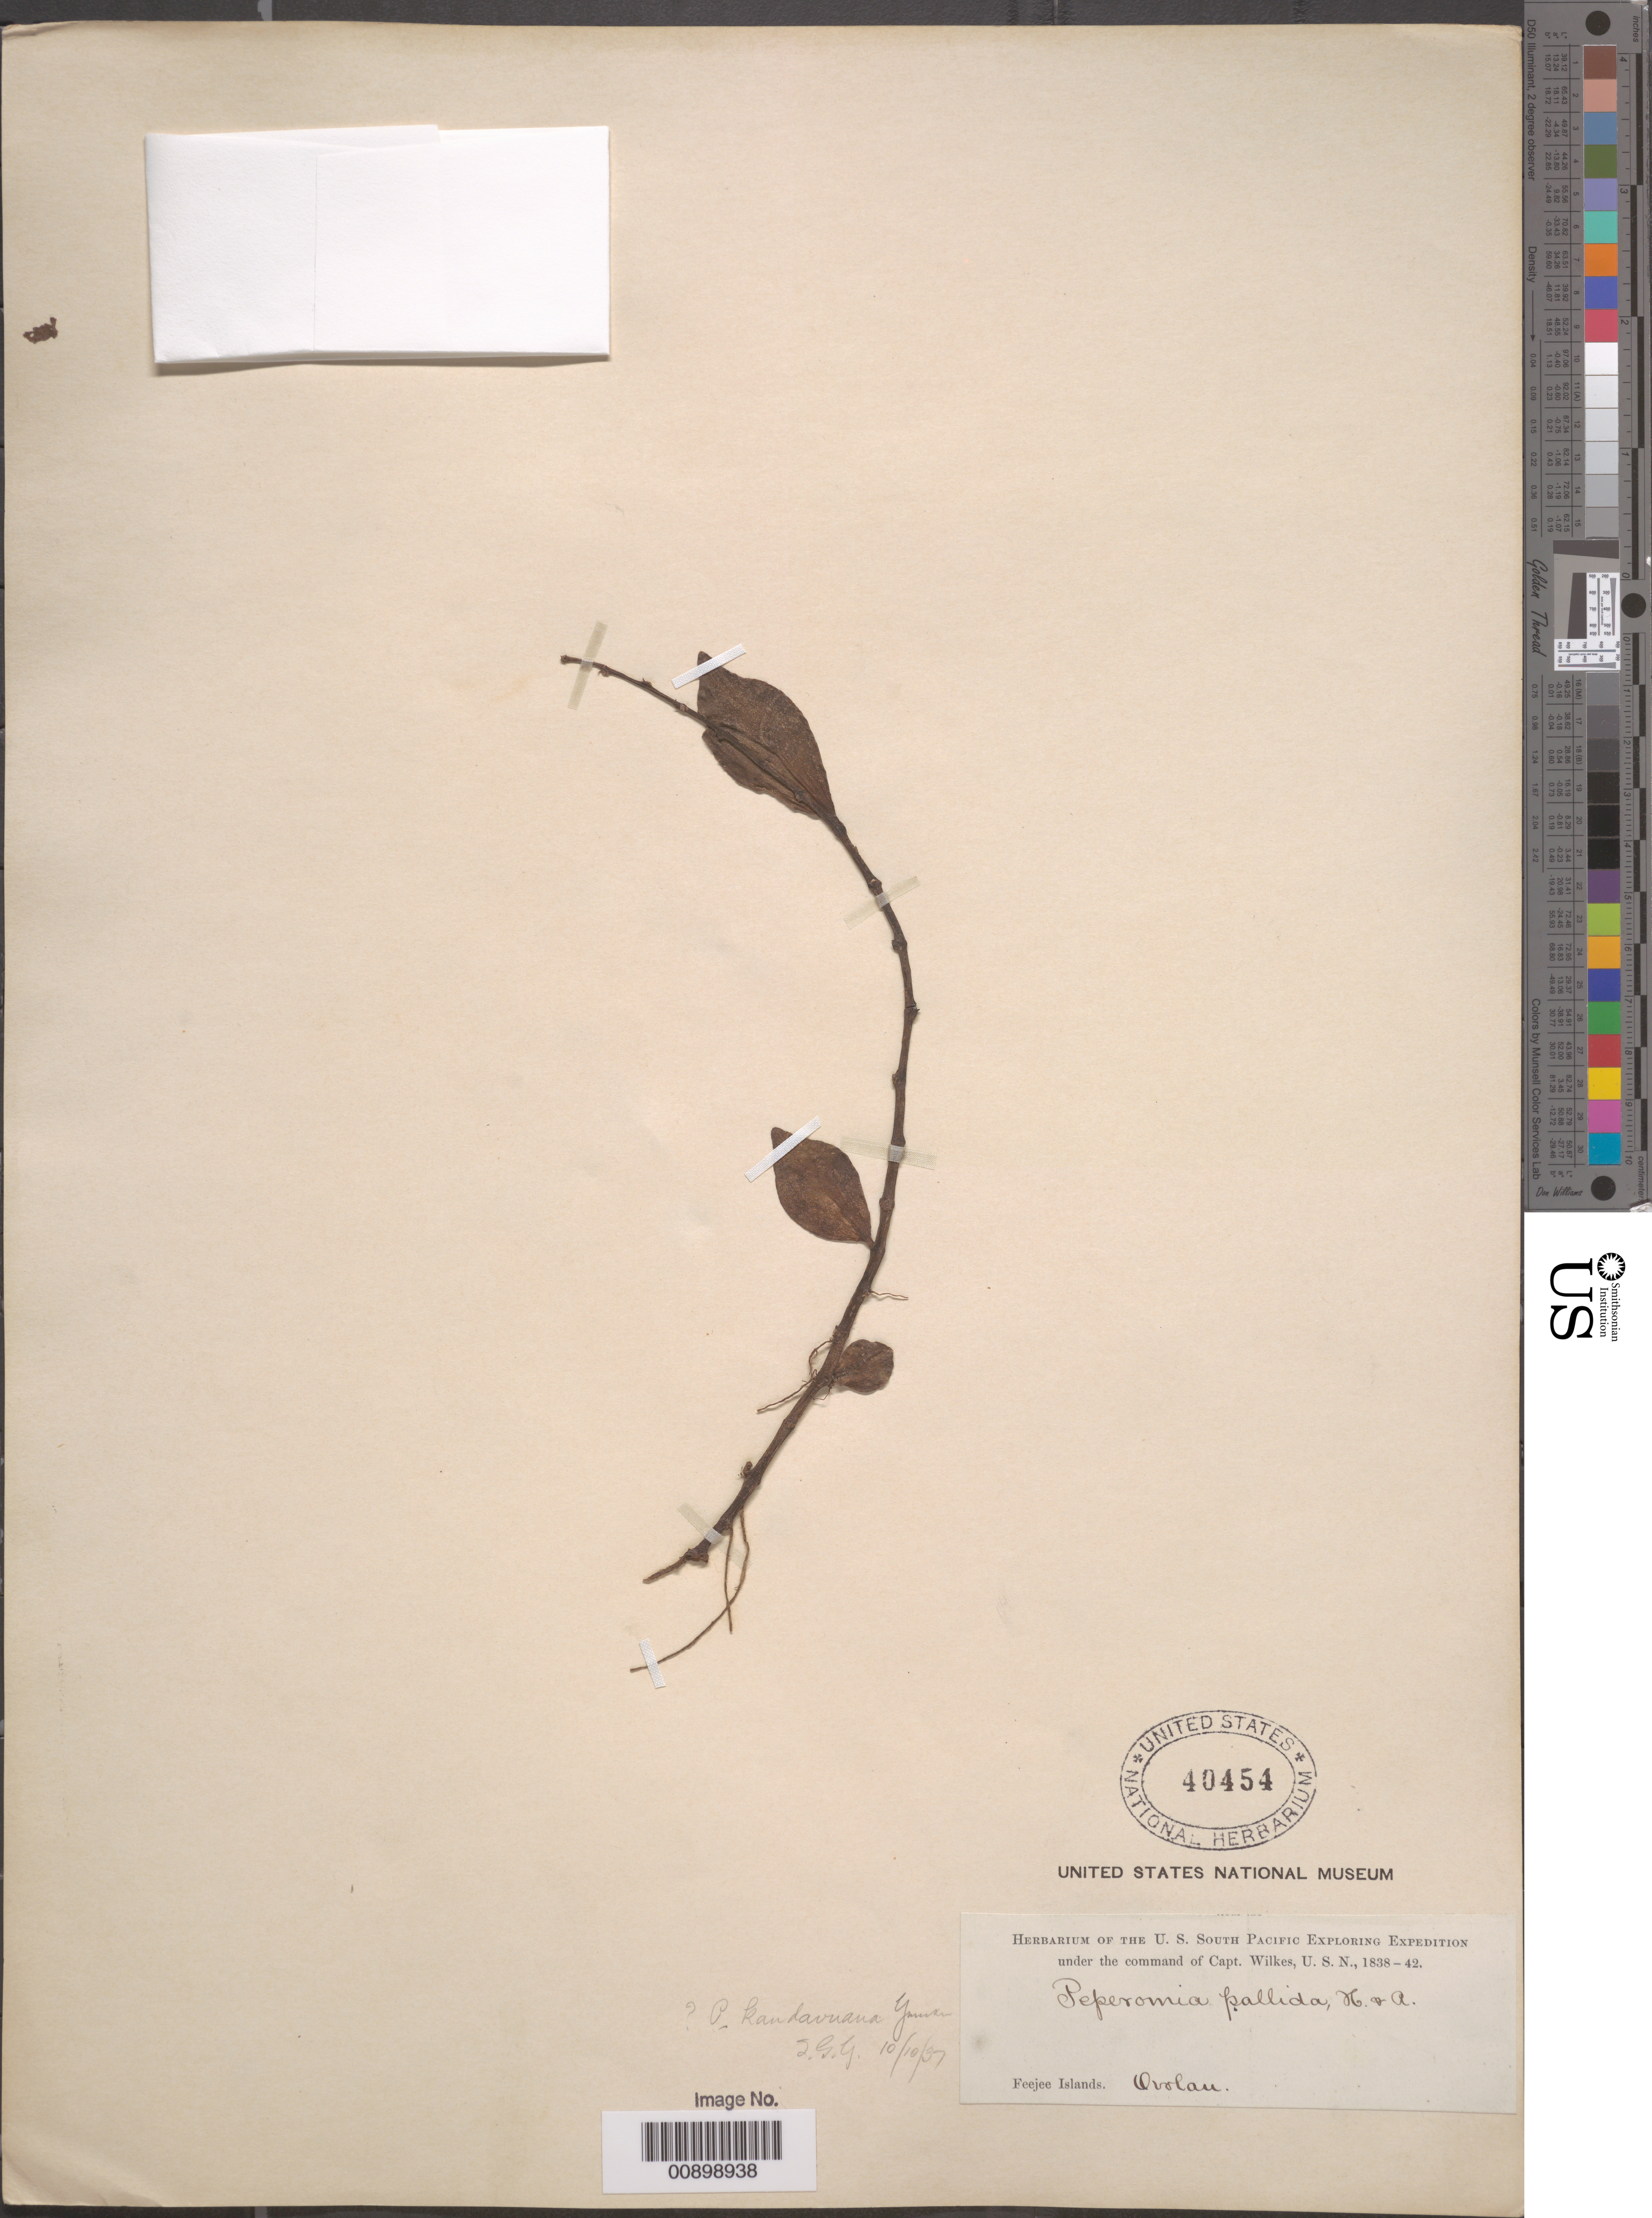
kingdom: Plantae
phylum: Tracheophyta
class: Magnoliopsida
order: Piperales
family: Piperaceae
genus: Peperomia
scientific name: Peperomia pallida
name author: (G. Forst.) Dietr.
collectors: Wilkes Explor. Exped.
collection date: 1838/1842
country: Fiji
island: Ovalau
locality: Feejee Islands. Ovolau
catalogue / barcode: US 40454